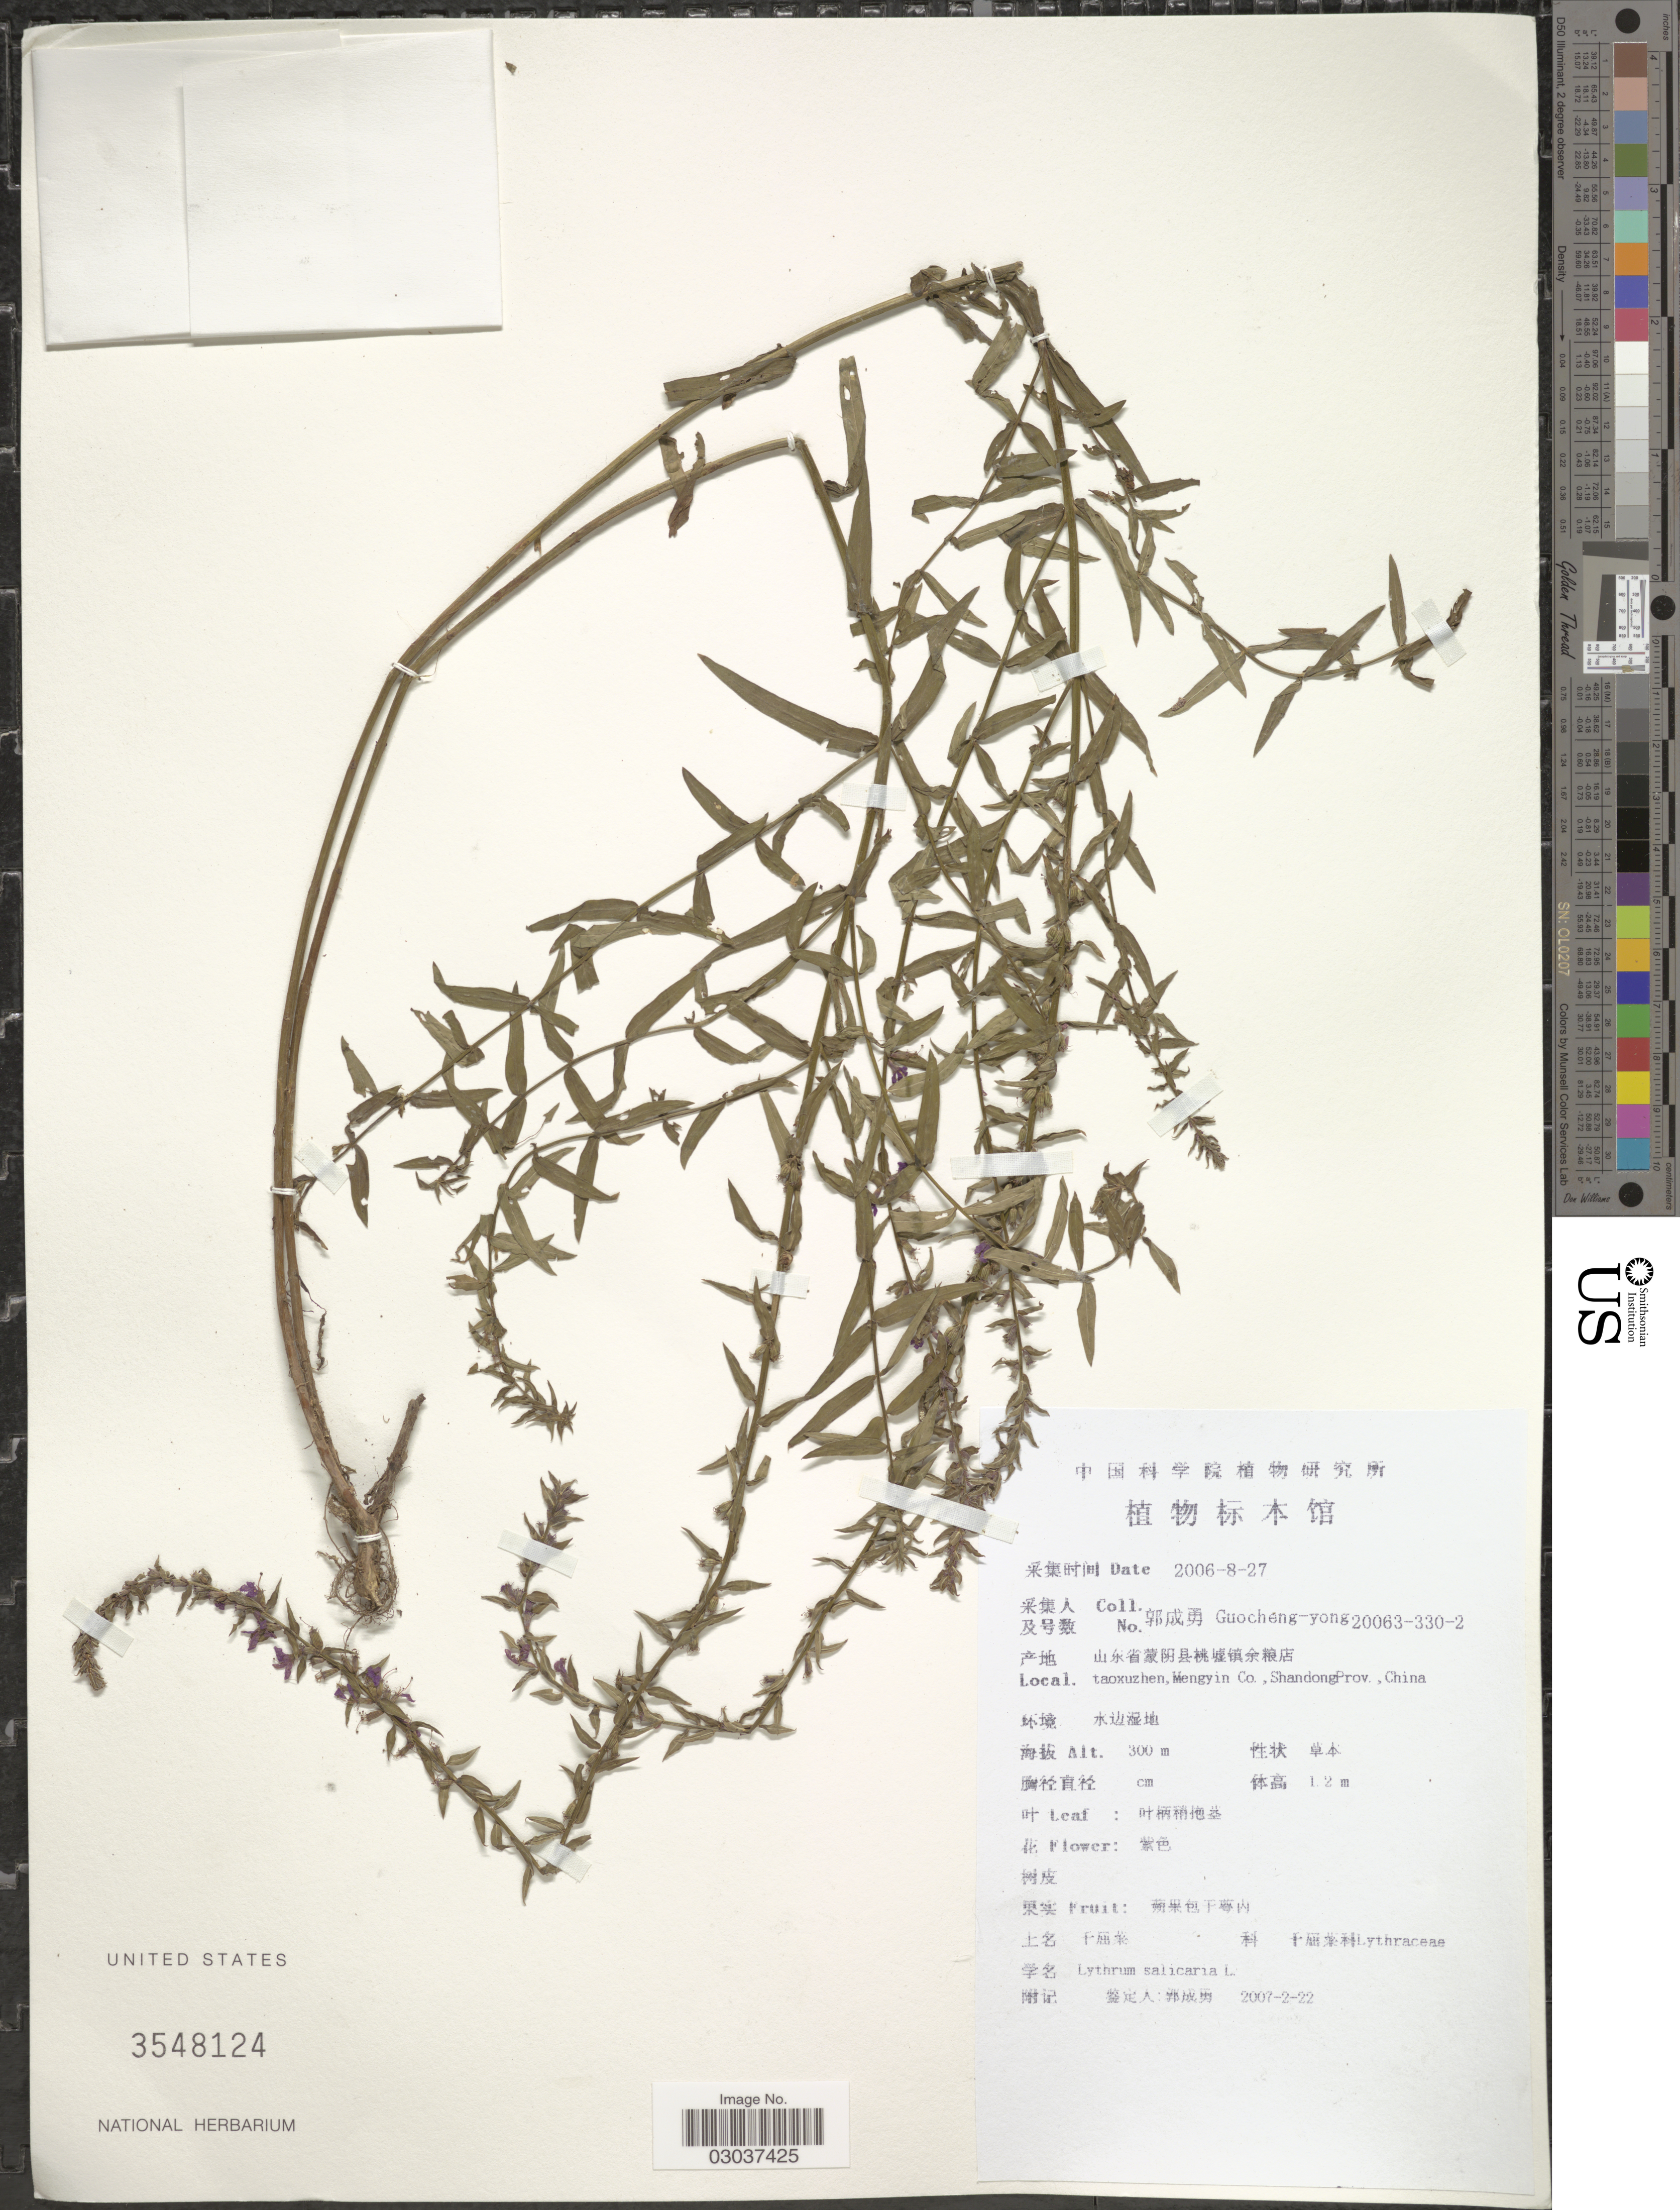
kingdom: Plantae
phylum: Tracheophyta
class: Magnoliopsida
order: Myrtales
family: Lythraceae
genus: Lythrum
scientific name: Lythrum salicaria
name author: L.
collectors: Guo cheng-yong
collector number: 20063-330-2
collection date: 2006-08-27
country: China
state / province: Shandong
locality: Taoxuzhen, Mengyin Co., Shandong Prov.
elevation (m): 300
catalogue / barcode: US 3548124